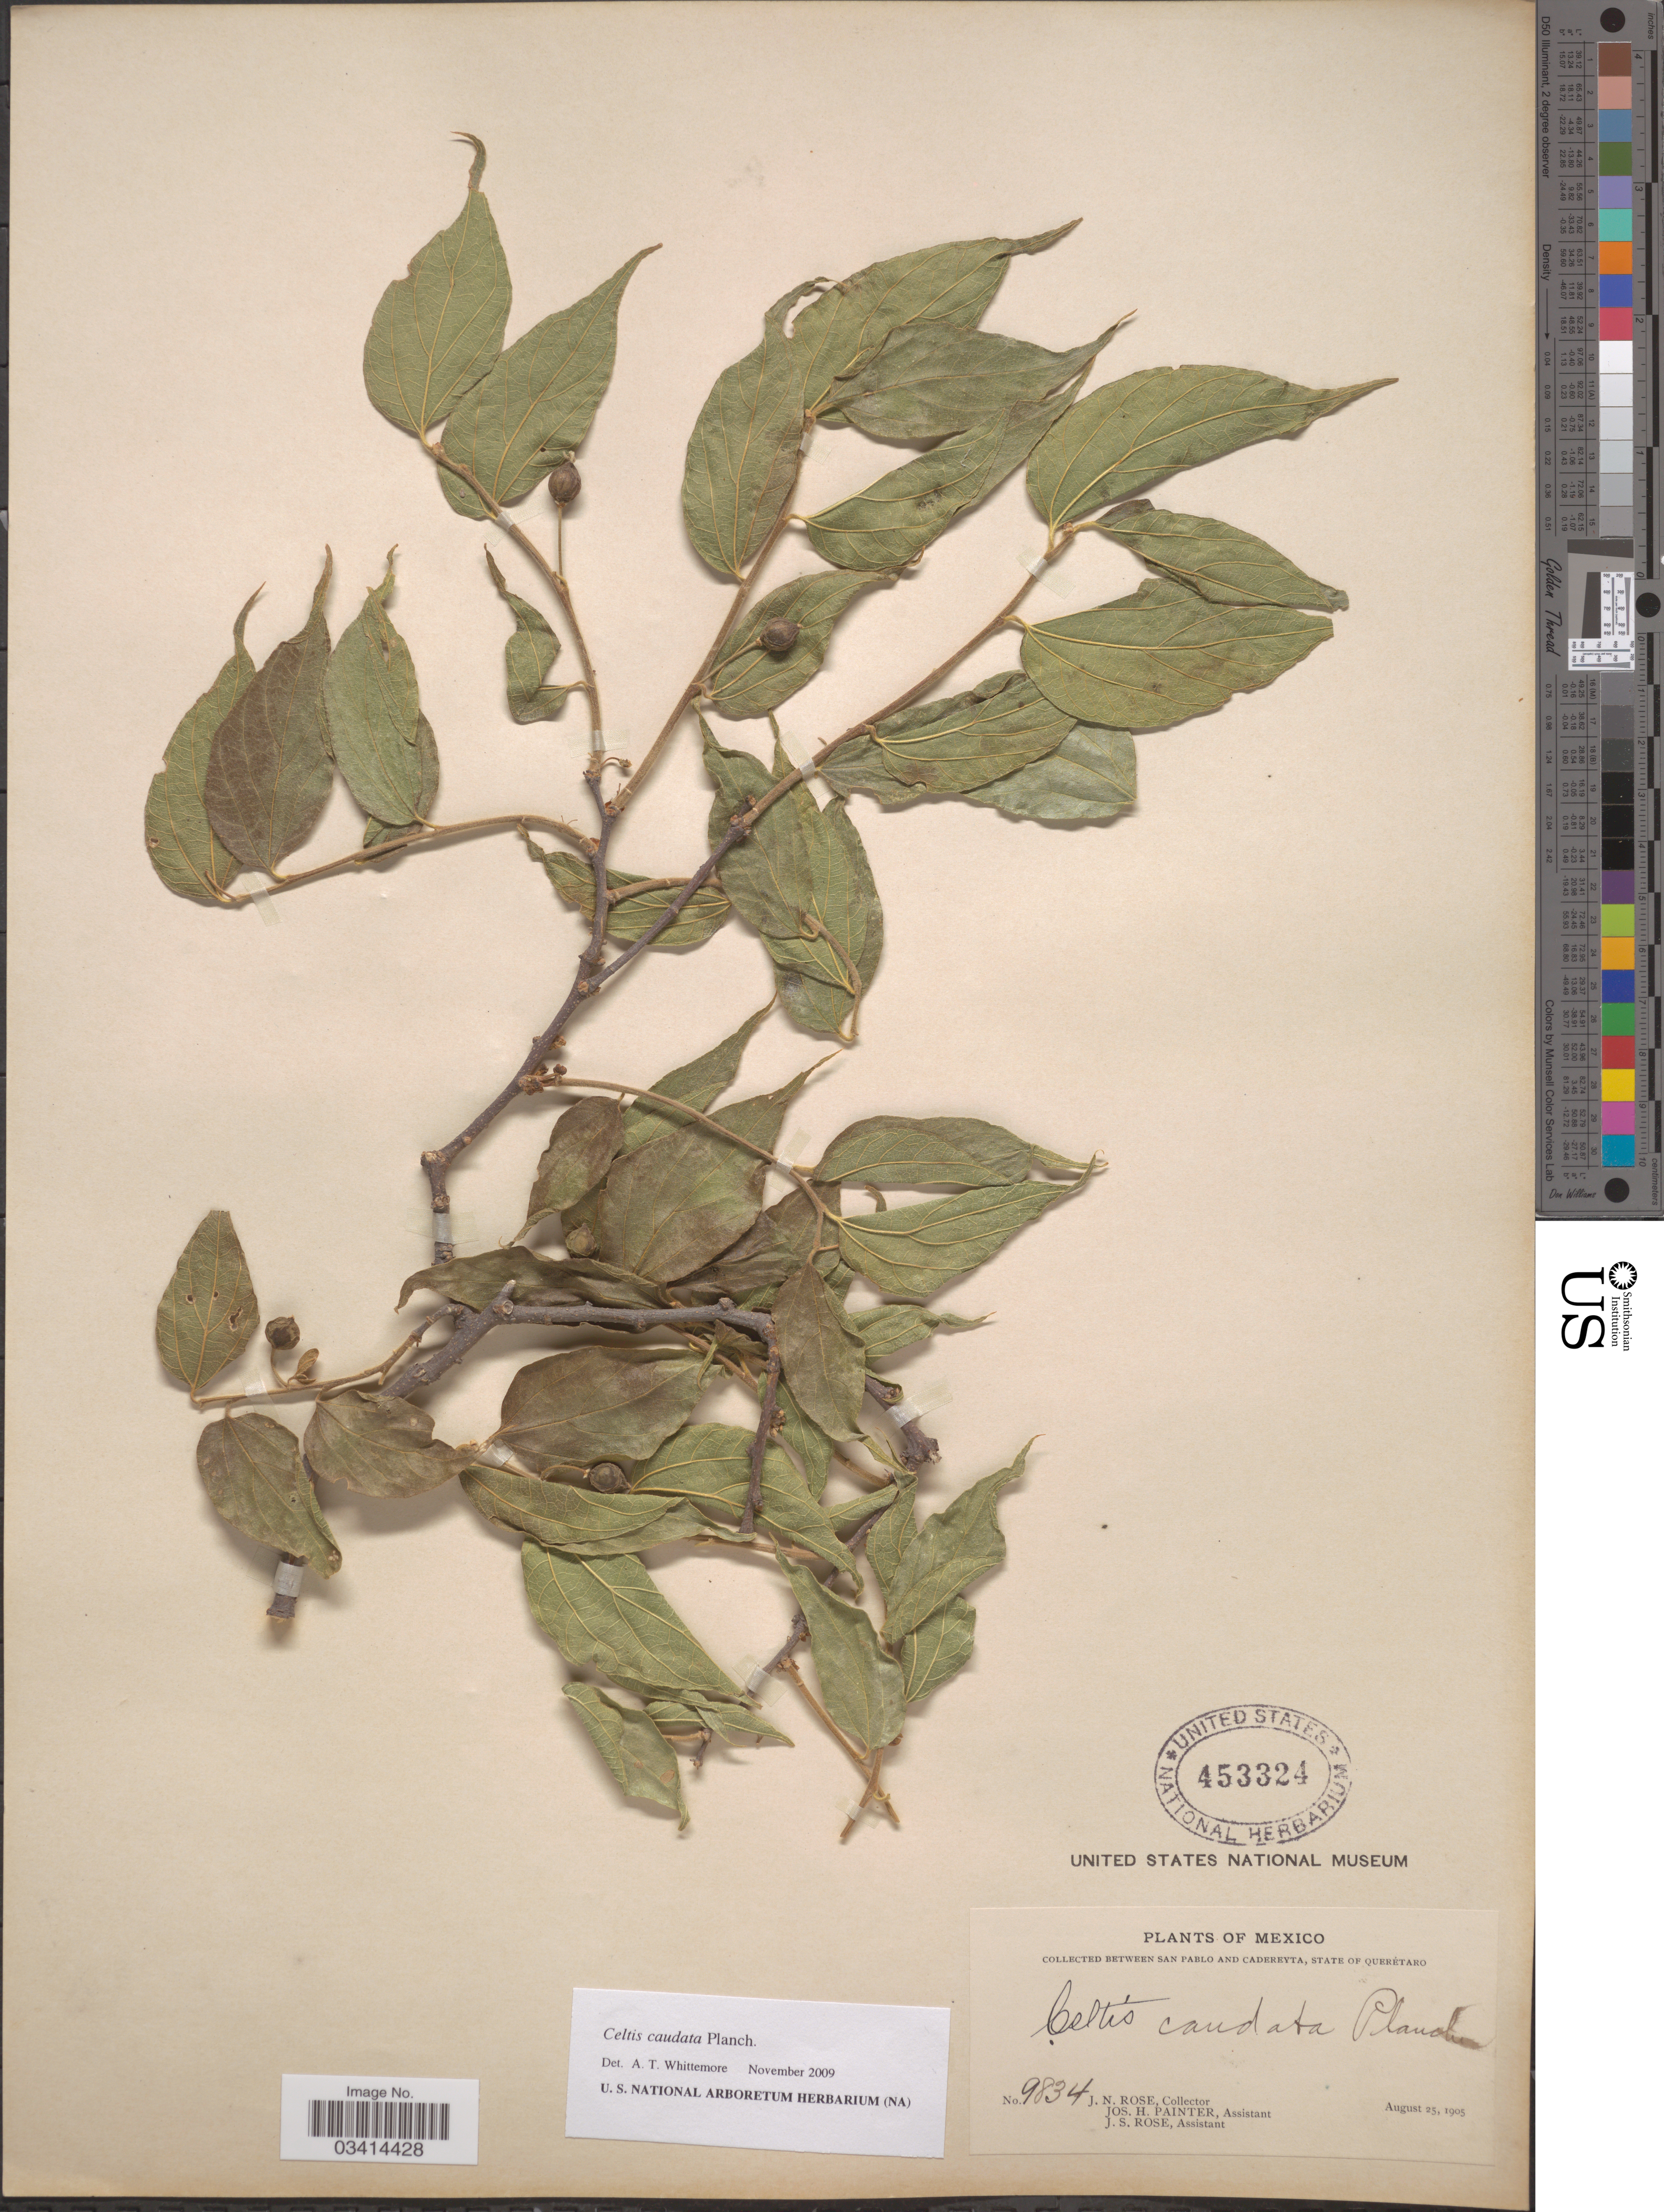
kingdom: Plantae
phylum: Tracheophyta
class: Magnoliopsida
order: Rosales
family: Cannabaceae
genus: Celtis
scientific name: Celtis caudata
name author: Planch.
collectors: J. N. Rose, J. H. Painter & J. S. Rose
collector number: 9834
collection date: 1905-08-25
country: Mexico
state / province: Querétaro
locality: Between San Pablo and Cadereyta.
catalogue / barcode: US 453324